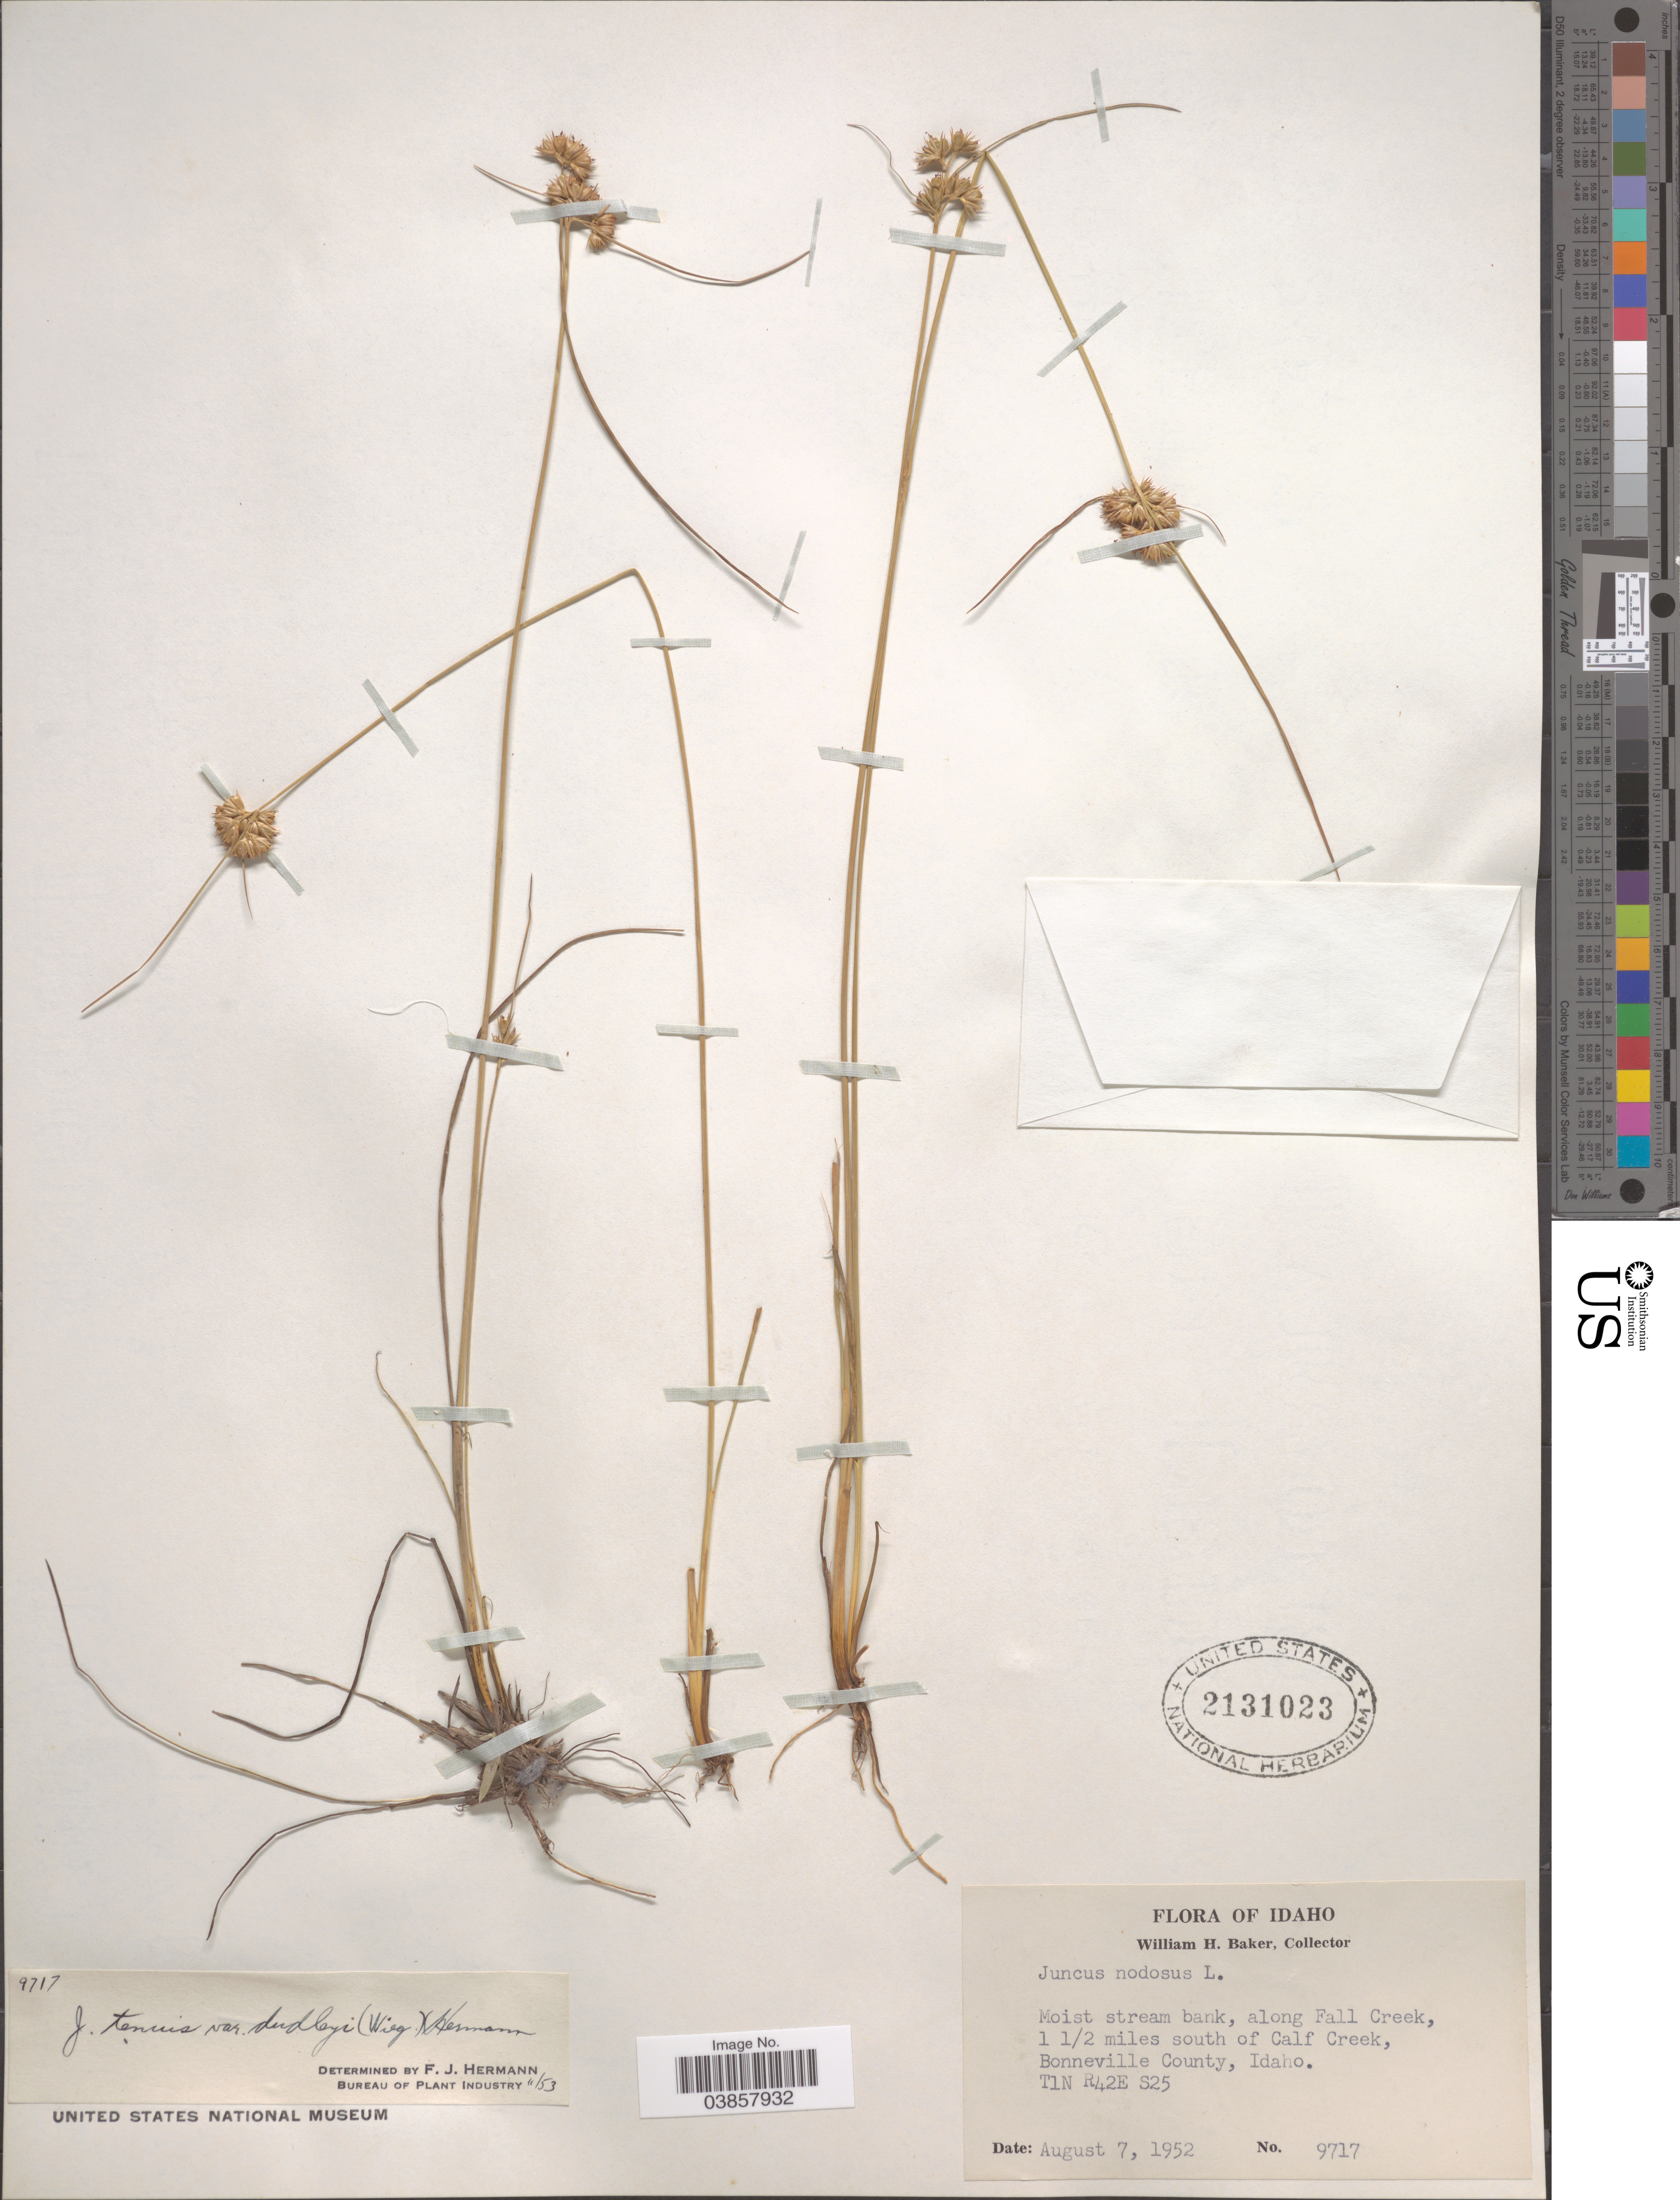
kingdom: Plantae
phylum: Tracheophyta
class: Liliopsida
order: Poales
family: Juncaceae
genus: Juncus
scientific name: Juncus tenuis var. dudleyi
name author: (Wiegand) F.J. Herm.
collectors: W. H. Baker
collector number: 9717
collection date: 1952-08-07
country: United States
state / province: Idaho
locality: Along Fall Creek, 11 1/2 miles south of Calf Creek, Bonneville County. T1N R42E S25.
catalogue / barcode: US 2131023